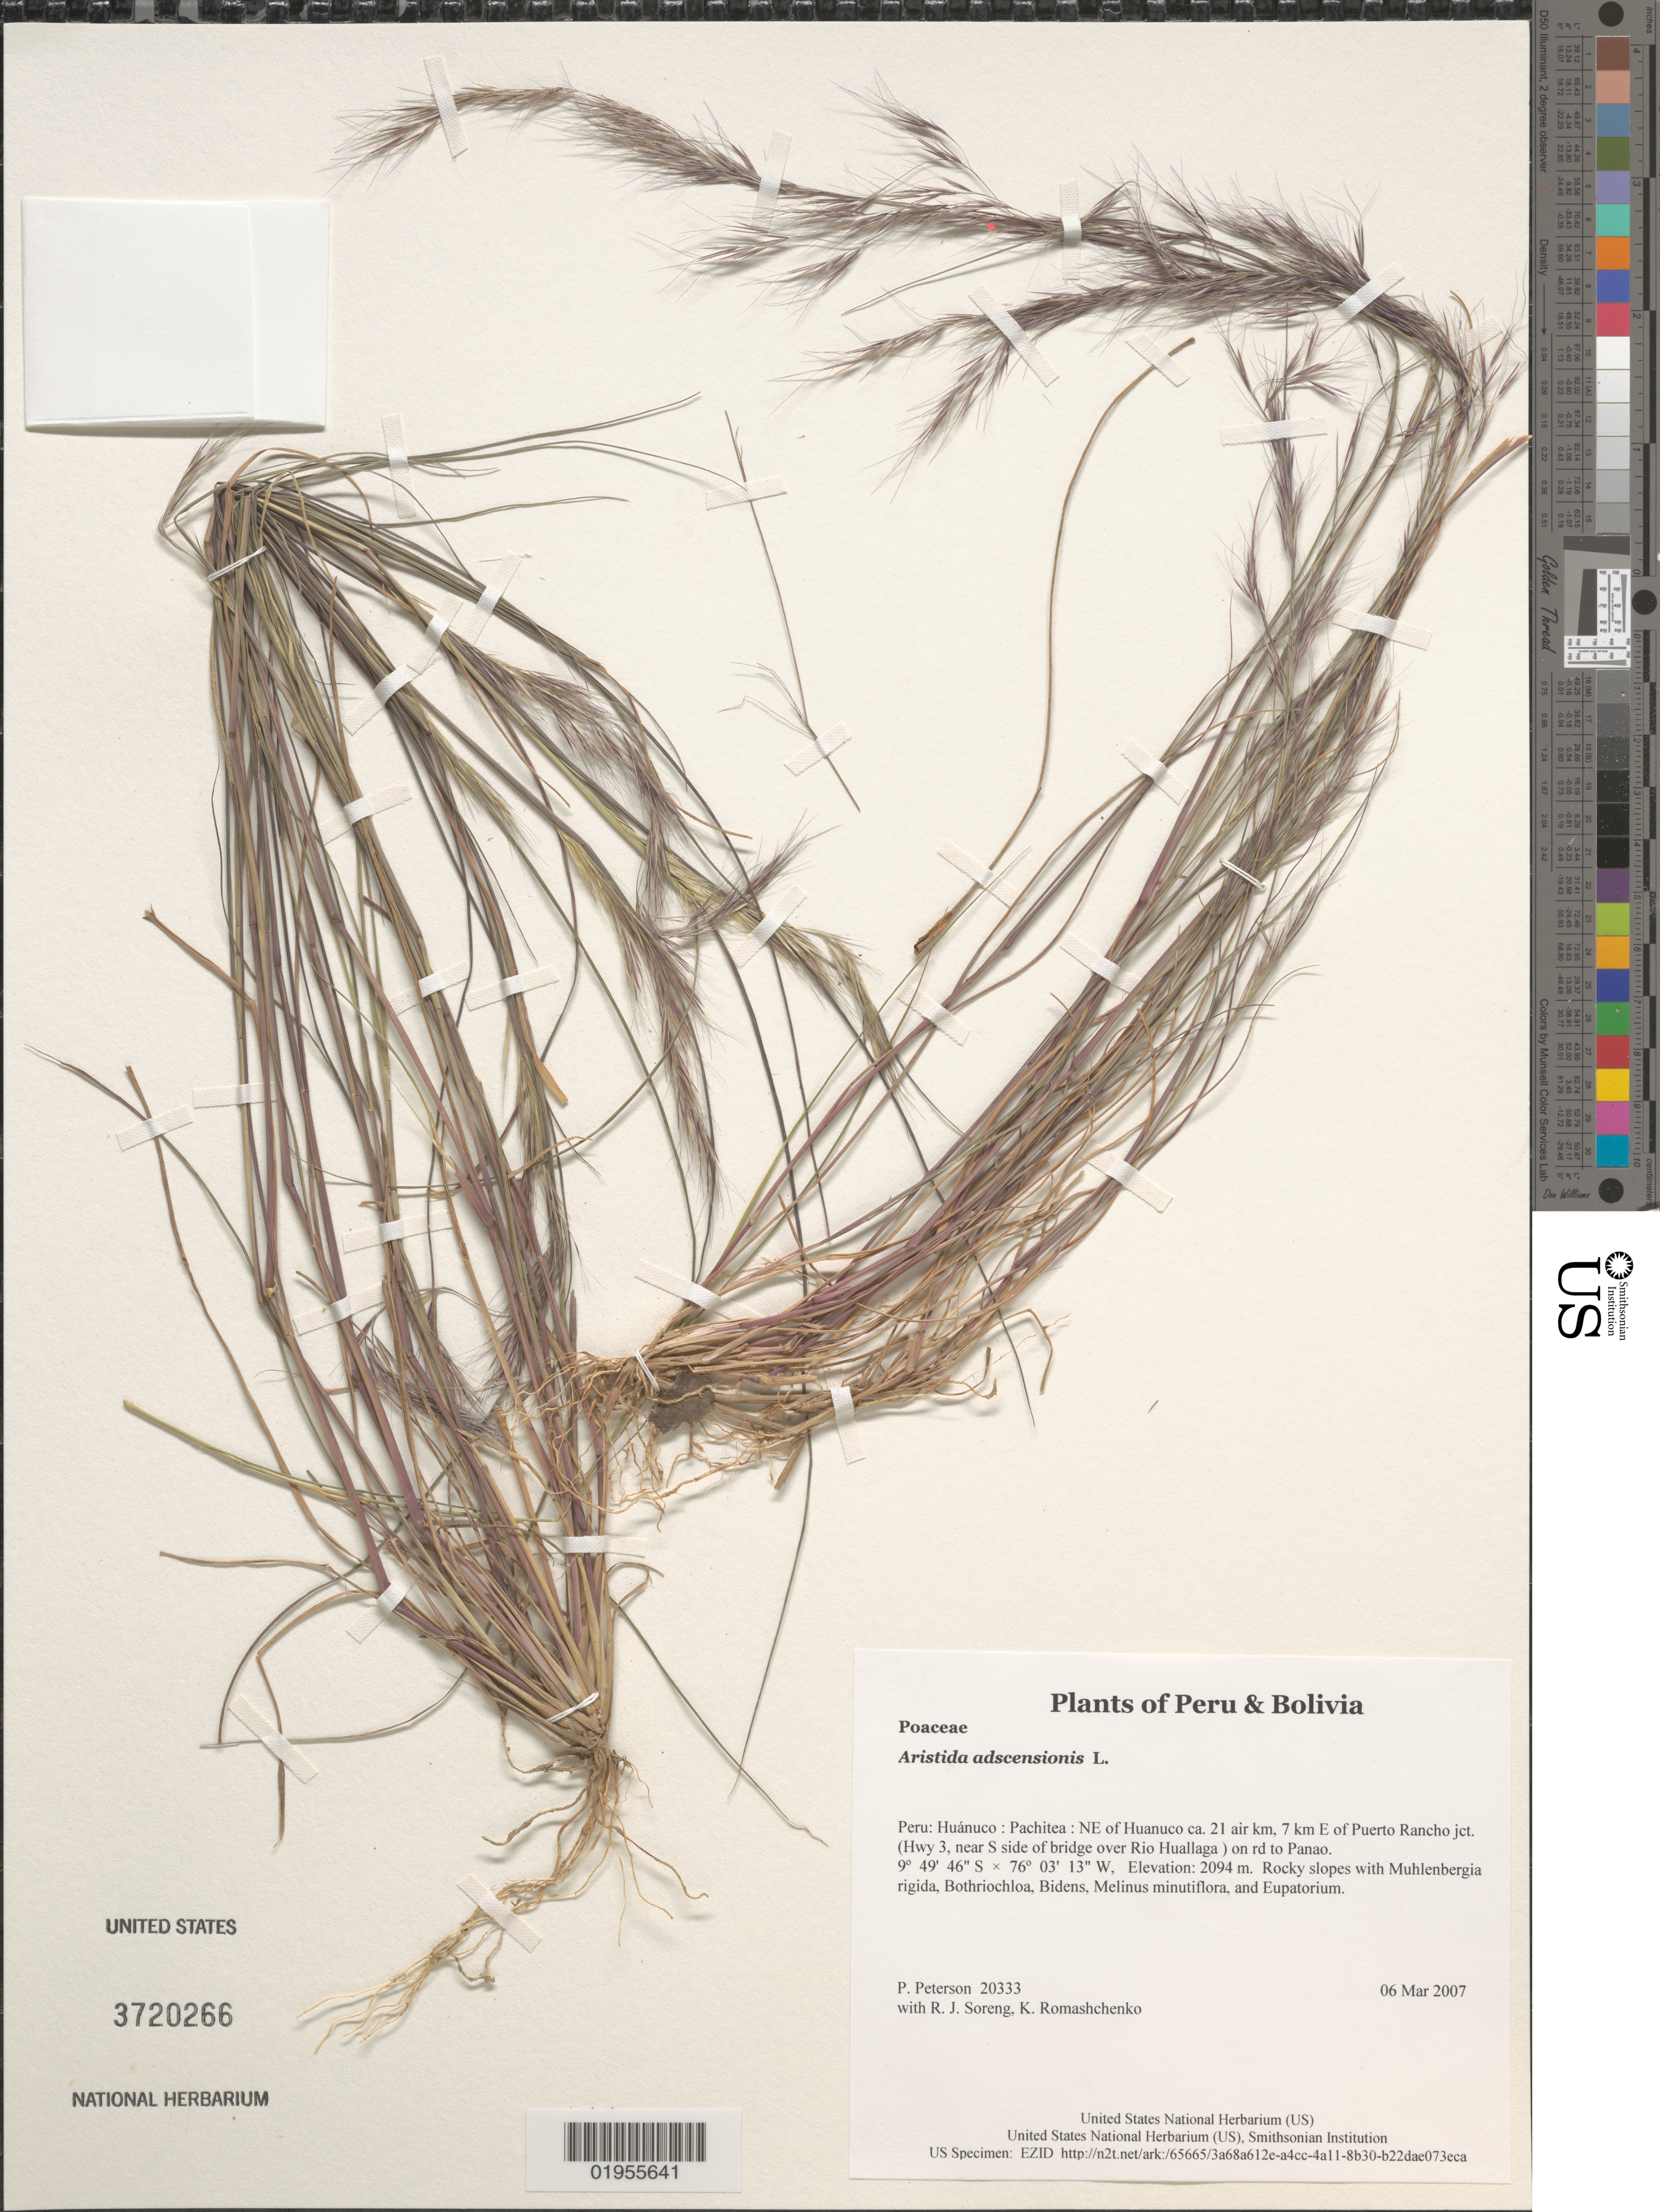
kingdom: Plantae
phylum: Tracheophyta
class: Liliopsida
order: Poales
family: Poaceae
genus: Aristida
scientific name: Aristida adscensionis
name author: L.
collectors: P. M. Peterson, R. J. Soreng & K. Romashchenko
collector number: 20333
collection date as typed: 06 Mar 2007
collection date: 2007-03-06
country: Peru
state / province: Huánuco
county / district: Pachitea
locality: NE of Huanuco ca. 21 air km, 7 km E of Puerto Rancho jct. (Hwy 3, near S side of bridge over Rio Huallaga ) on rd to Panao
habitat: Rocky slopes with Muhlenbergia rigida, Bothriochloa, Bidens, Melinus minutiflora, and Eupatorium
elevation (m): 2094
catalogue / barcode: US 3720266